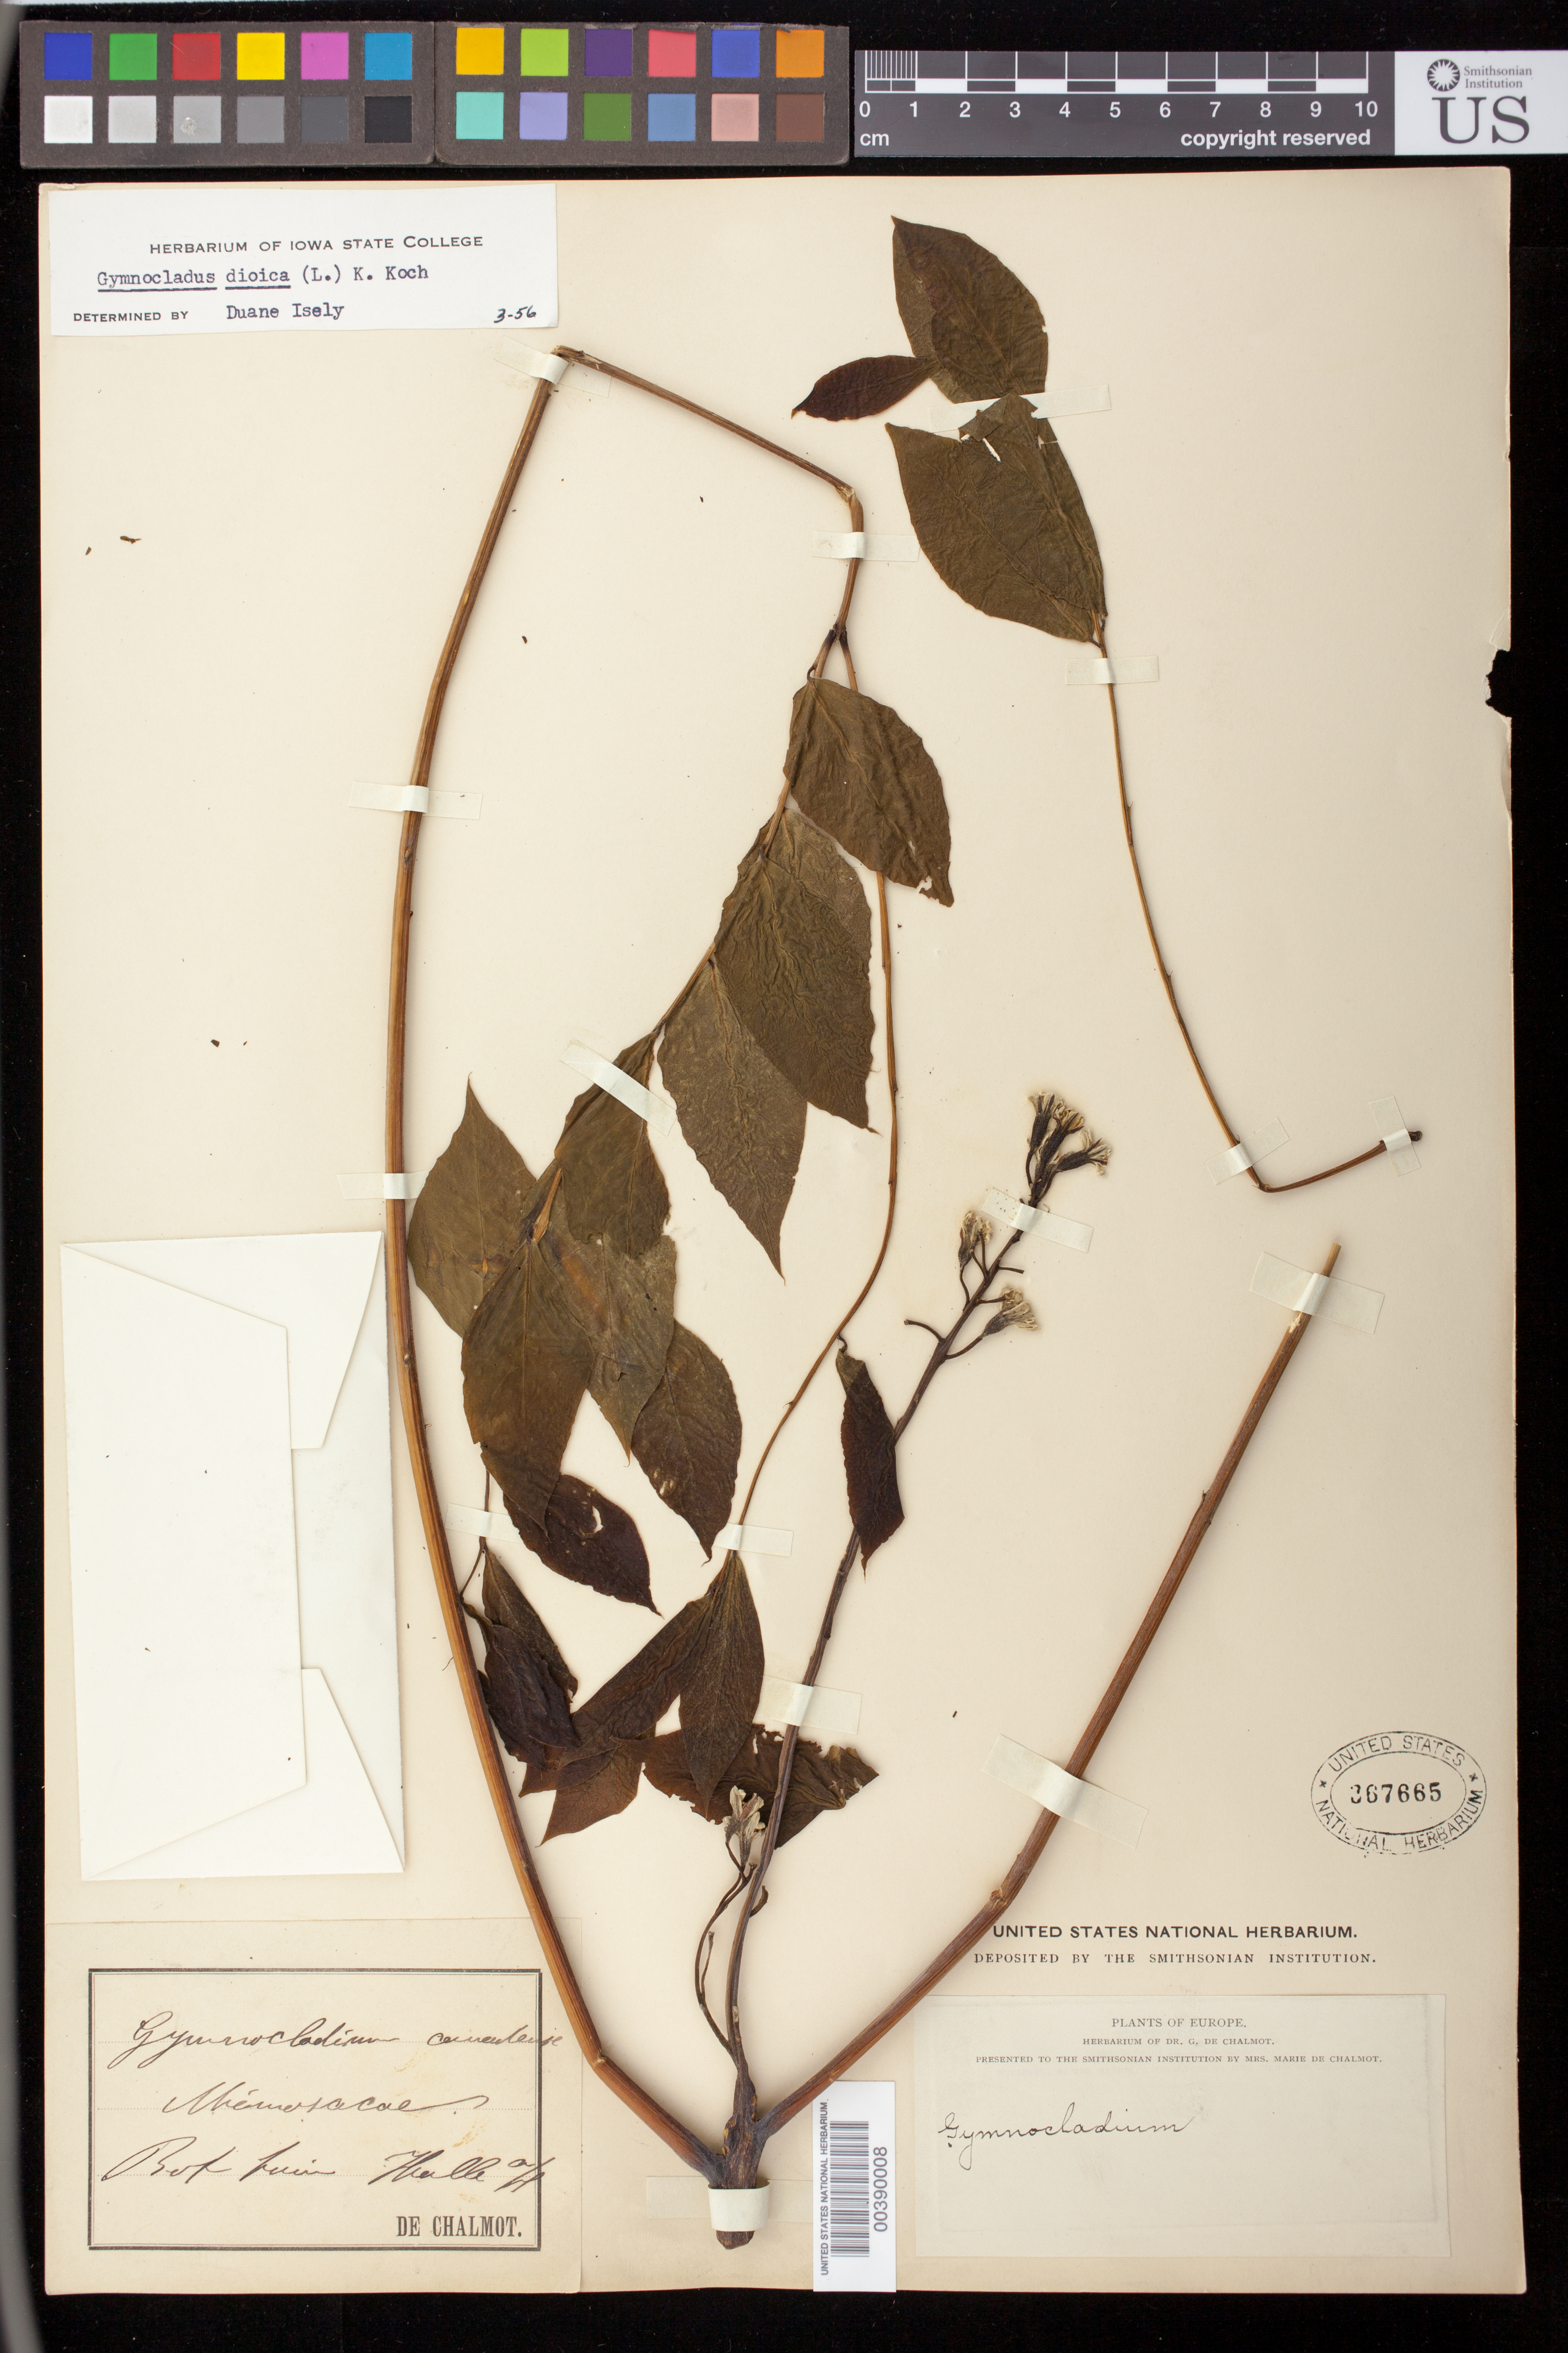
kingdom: Plantae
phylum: Tracheophyta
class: Magnoliopsida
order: Fabales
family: Fabaceae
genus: Gymnocladus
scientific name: Gymnocladus dioicus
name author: (L.) K. Koch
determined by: Isely, D.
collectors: G. de Chalmot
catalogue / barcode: US 367665